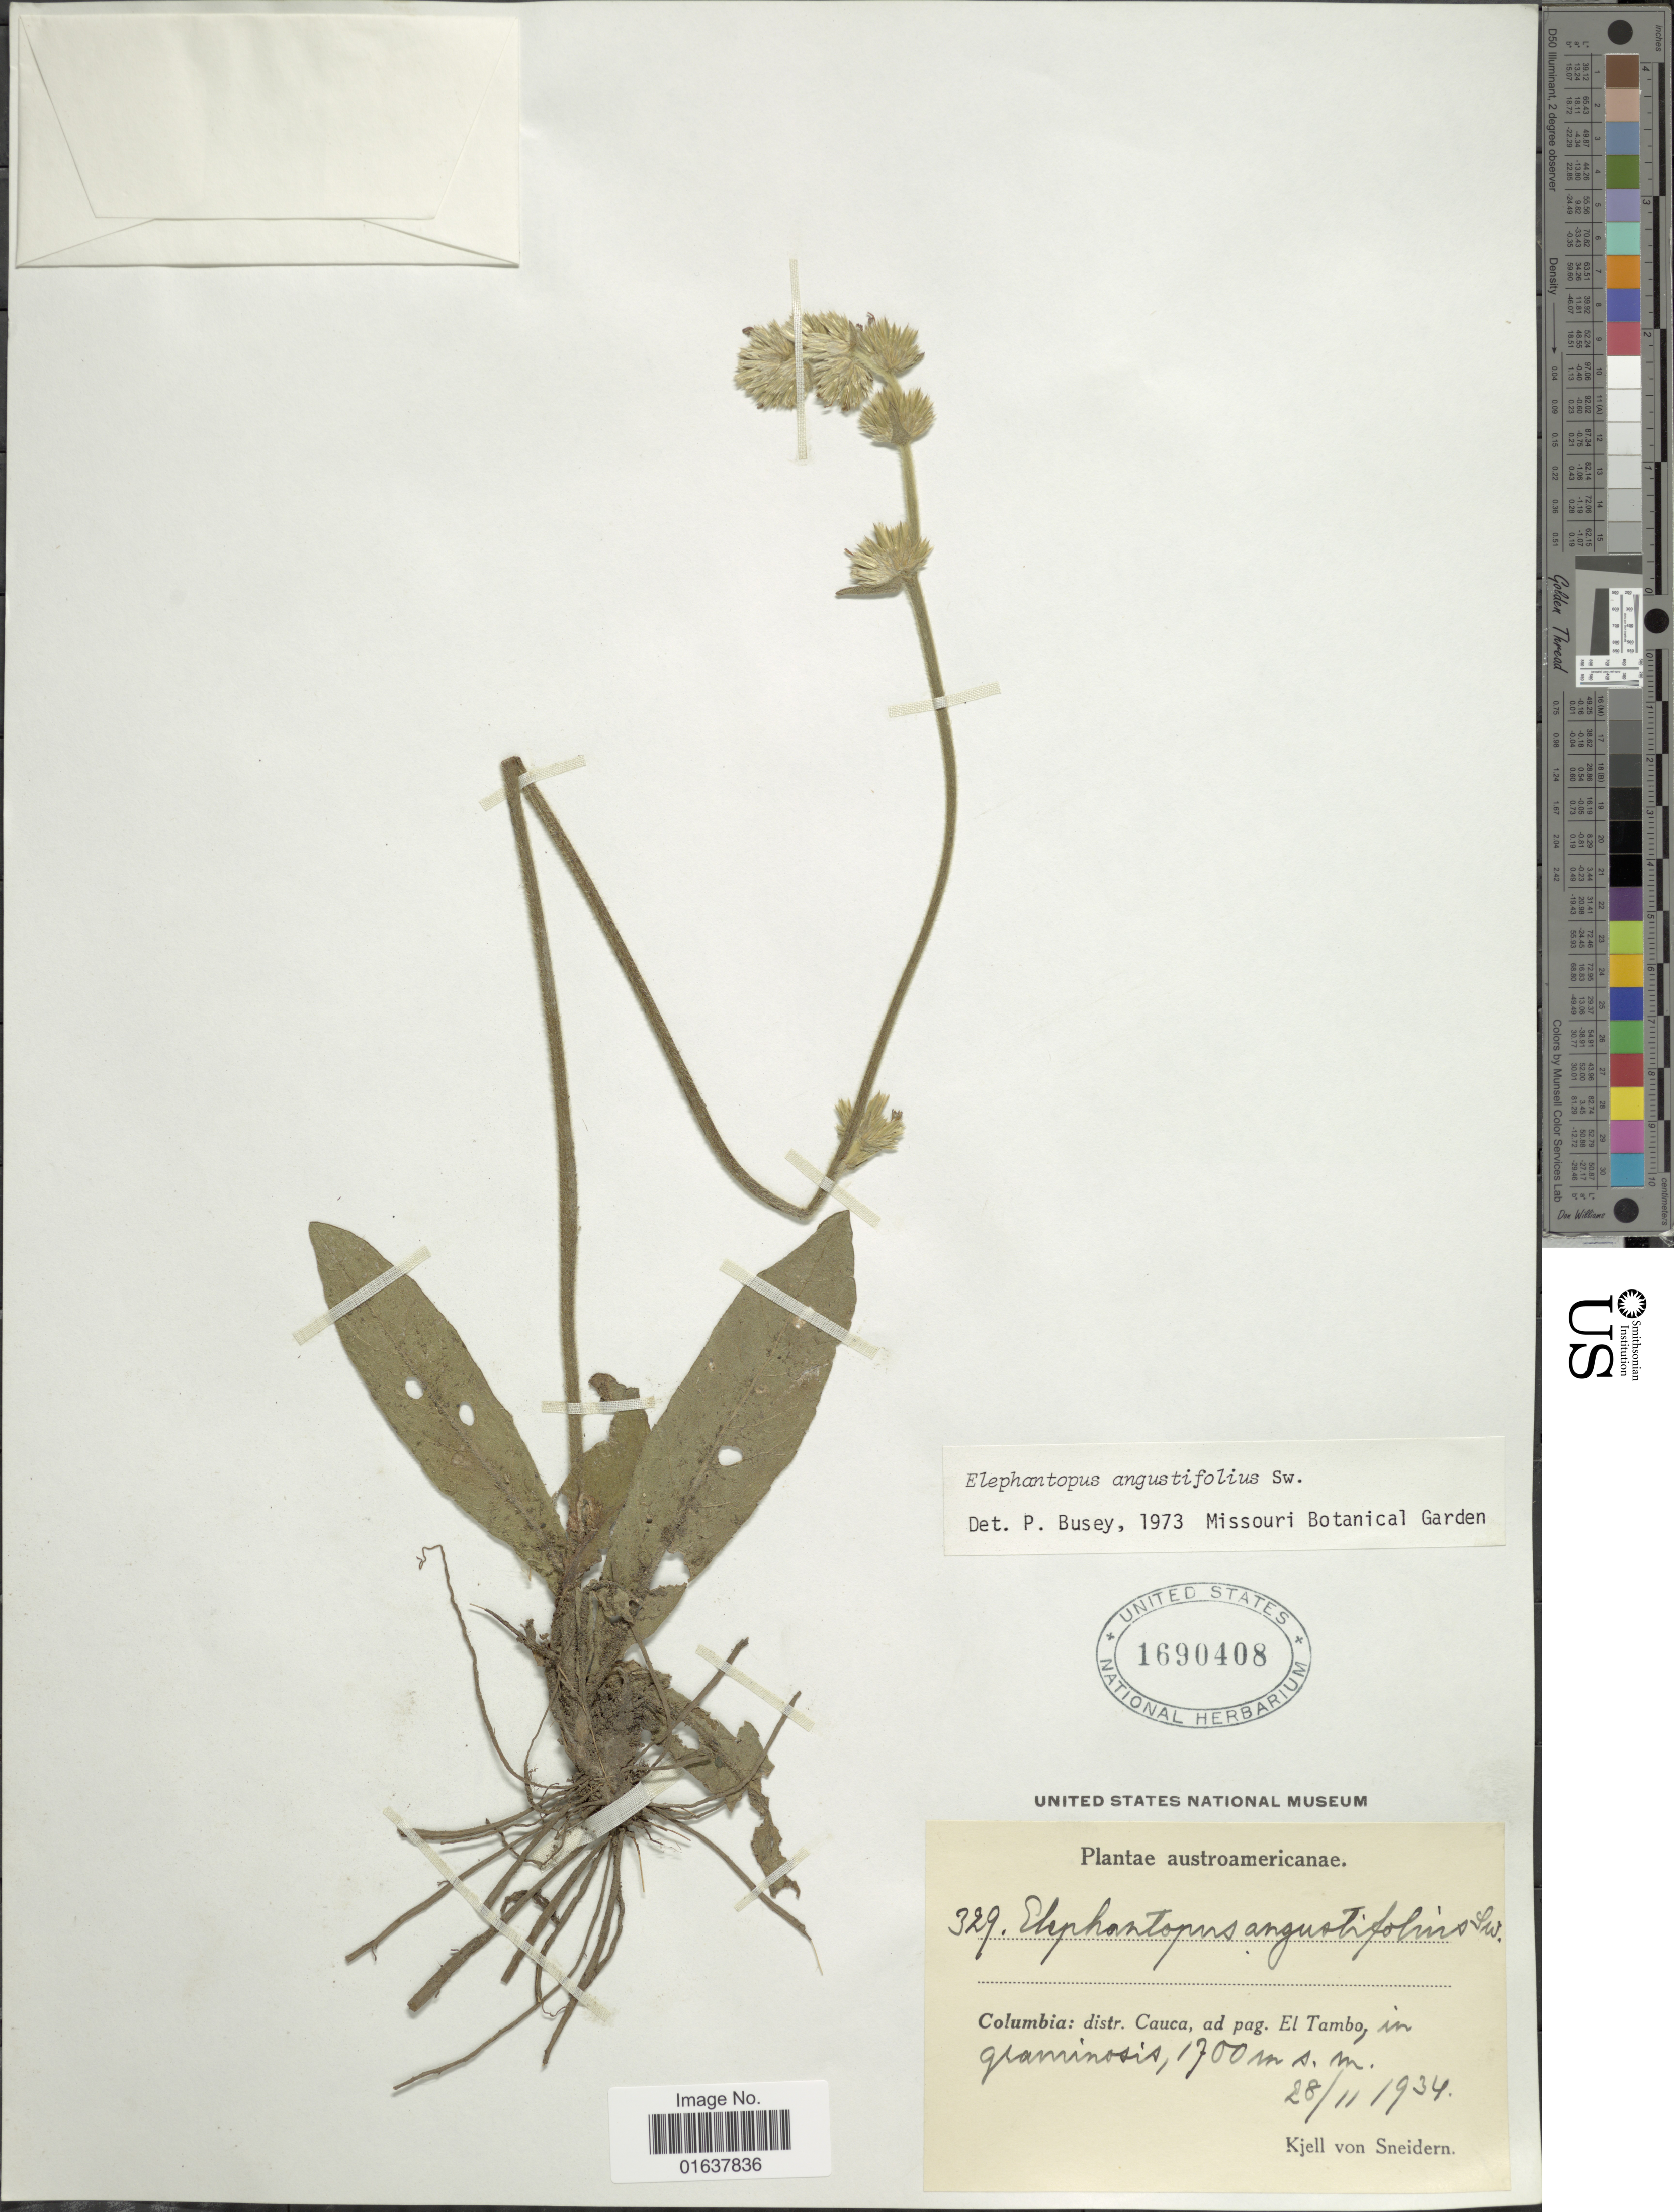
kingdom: Plantae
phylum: Tracheophyta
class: Magnoliopsida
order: Asterales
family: Asteraceae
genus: Orthopappus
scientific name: Orthopappus angustifolius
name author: (Sw.) Gleason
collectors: K. von Sneidern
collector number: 329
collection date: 1934-11-28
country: Colombia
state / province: Cauca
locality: Distr. Cauca, ad pag, El Tambo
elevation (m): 1700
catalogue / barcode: US 1690408